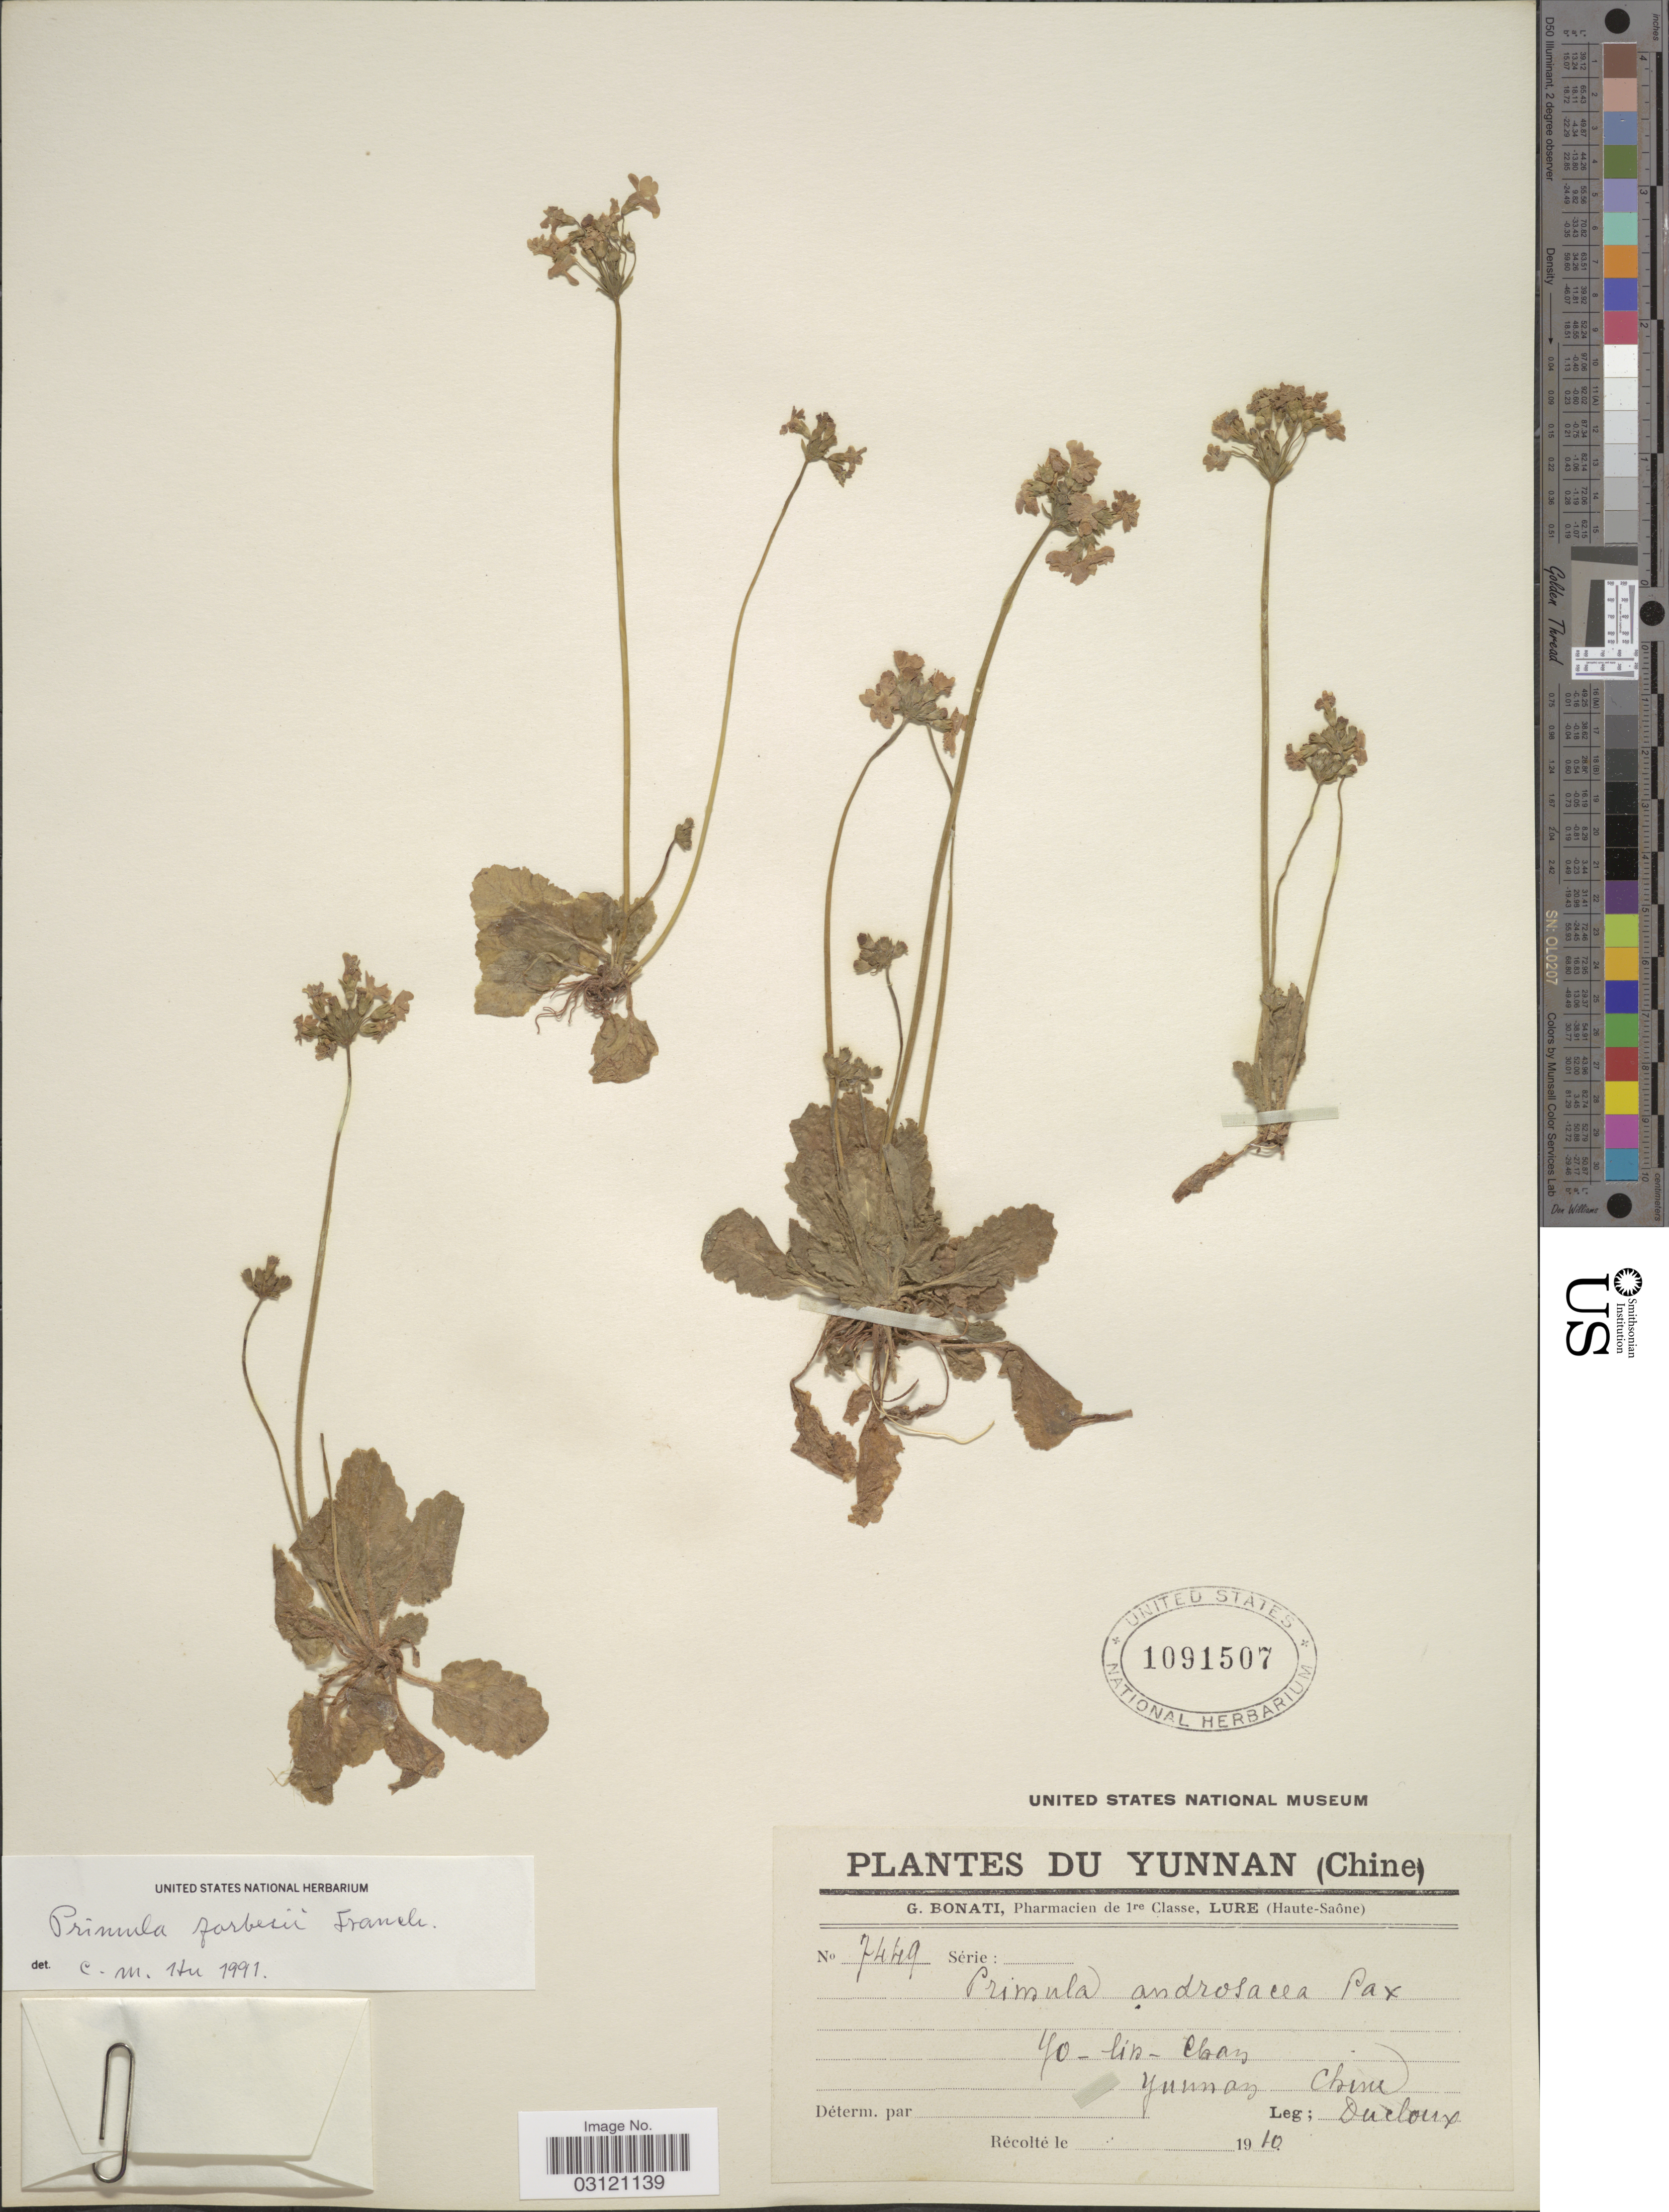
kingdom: Plantae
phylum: Tracheophyta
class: Magnoliopsida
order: Ericales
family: Primulaceae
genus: Primula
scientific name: Primula forbesii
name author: Franch.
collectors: -. Ducloux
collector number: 7449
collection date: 1910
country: China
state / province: Yunnan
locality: Yo-lin-chan.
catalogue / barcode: US 1091507